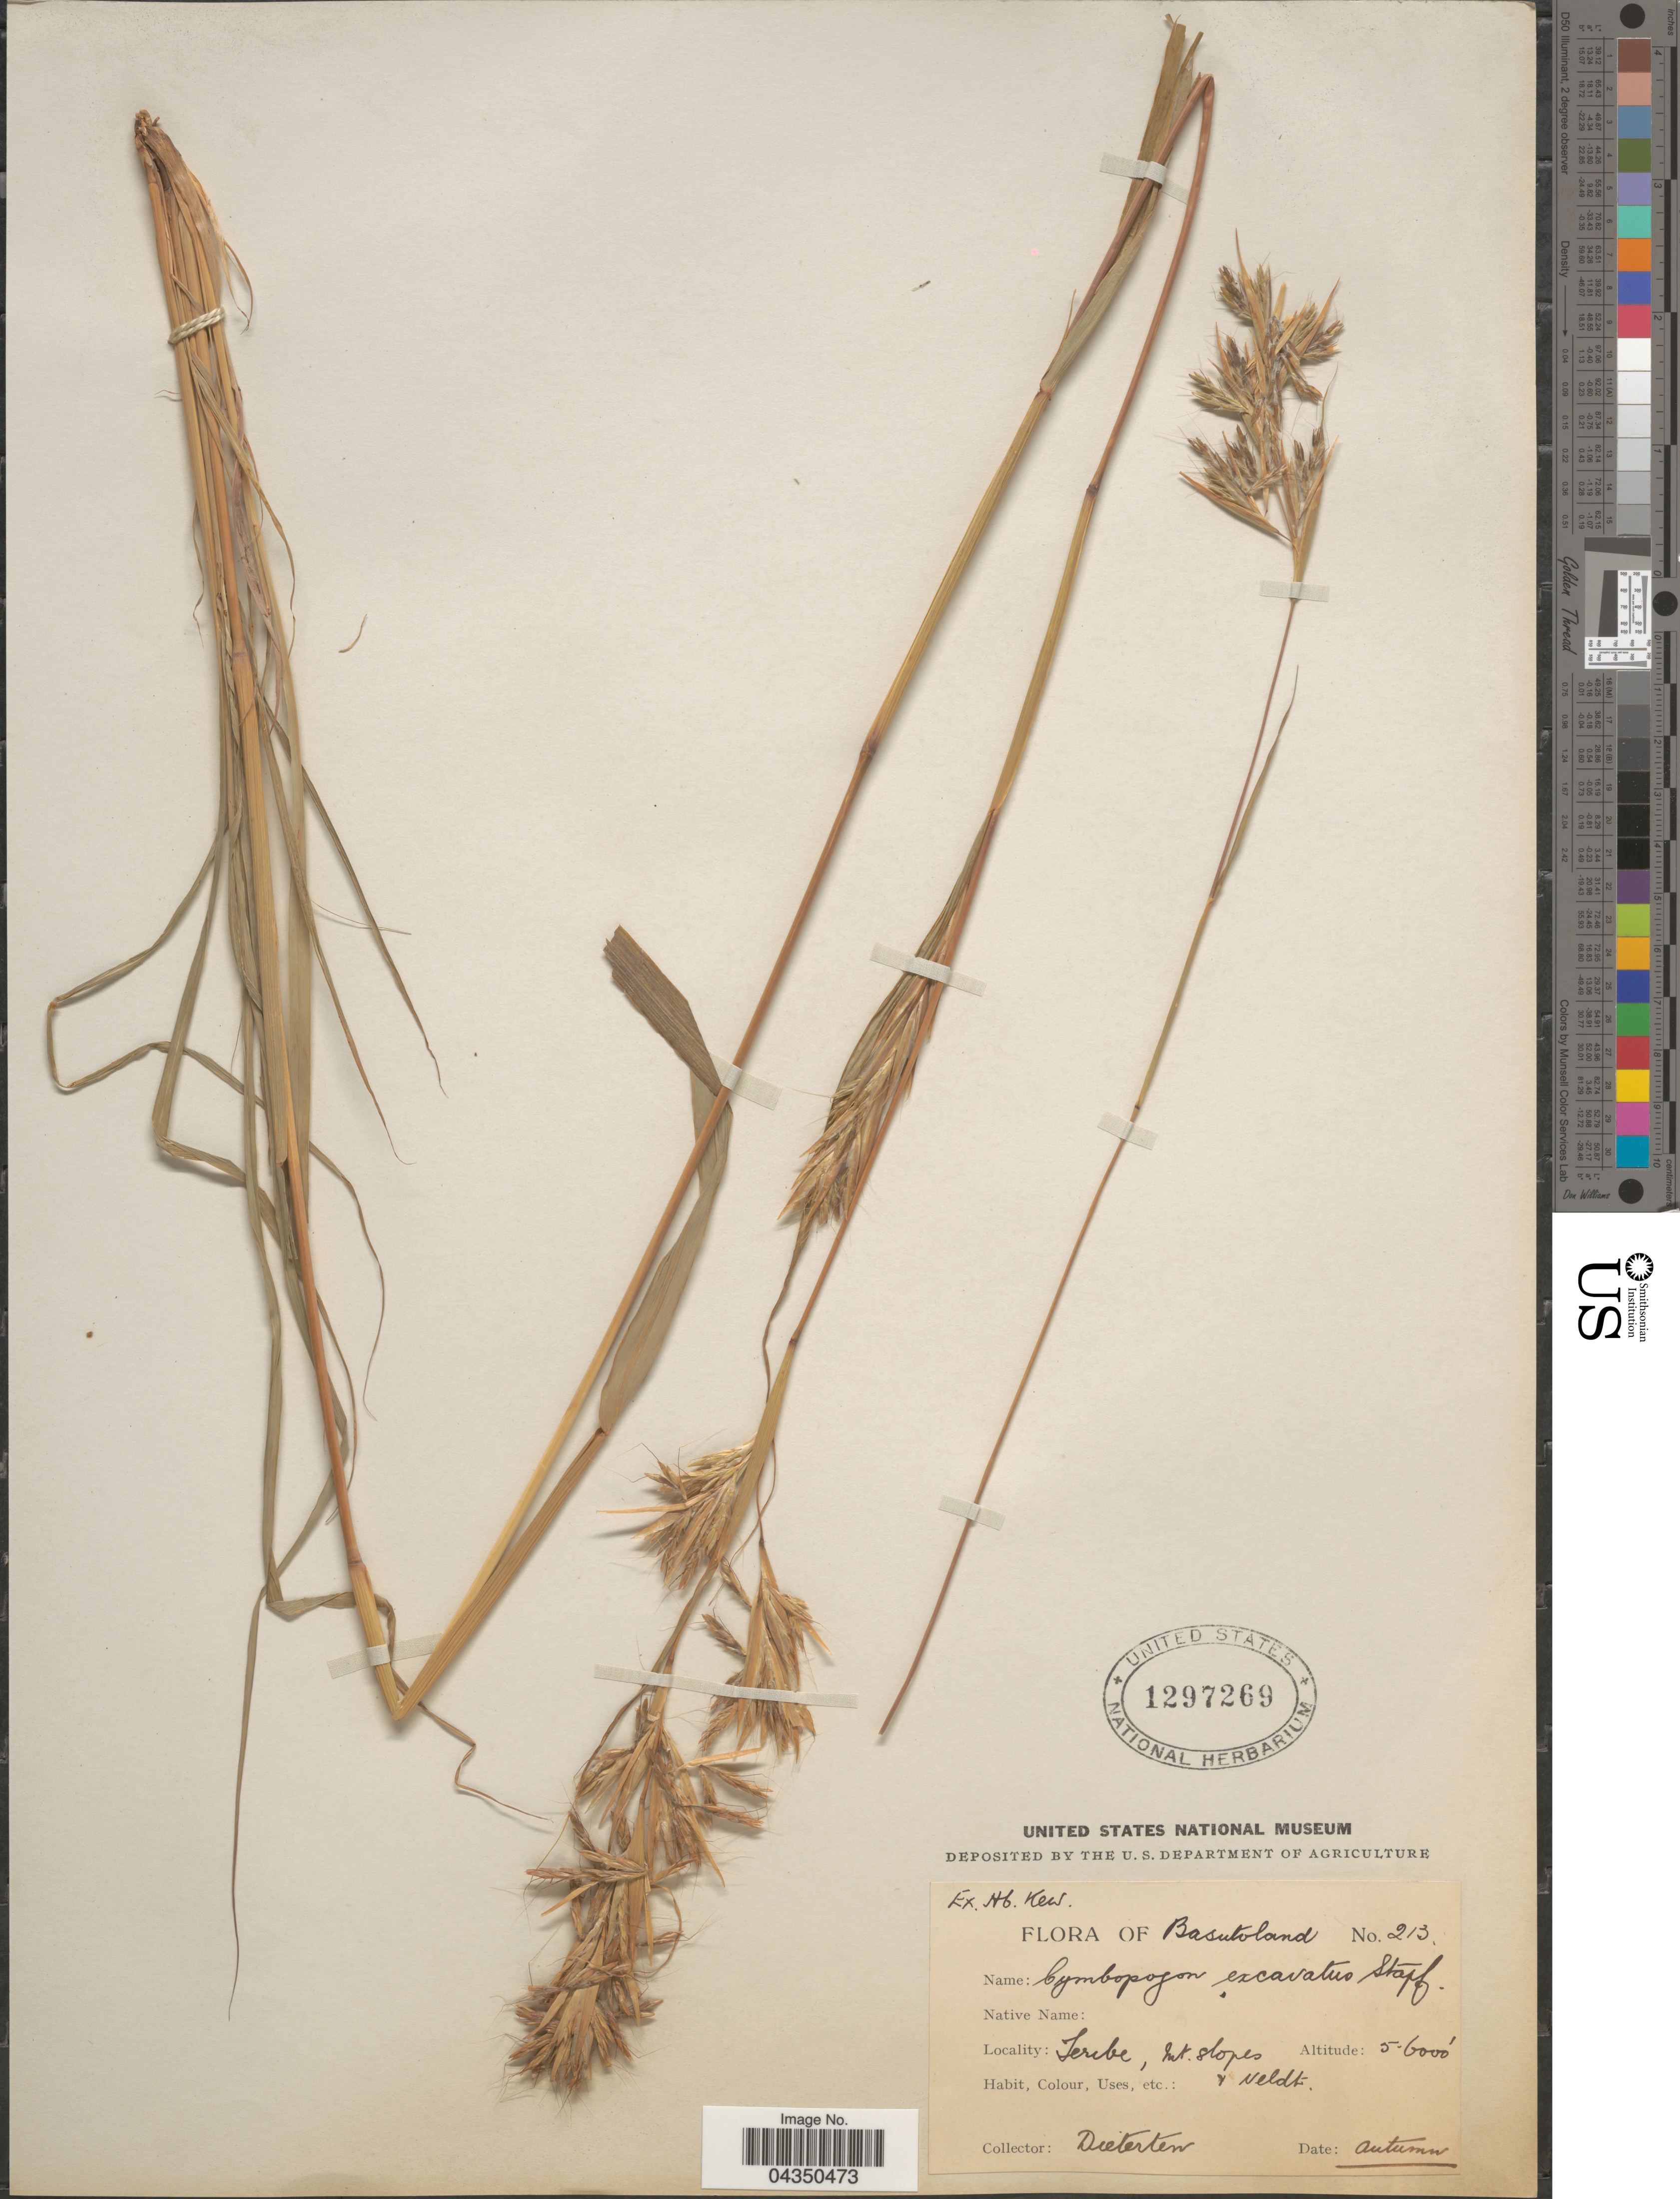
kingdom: Plantae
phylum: Tracheophyta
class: Liliopsida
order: Poales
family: Poaceae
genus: Cymbopogon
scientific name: Cymbopogon caesius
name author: (Nees ex Hook. & Arn.) Stapf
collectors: -. Dieterlen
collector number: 213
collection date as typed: Autumn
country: Lesotho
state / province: Leribe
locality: Basutoland. Mt. slopes.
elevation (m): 1524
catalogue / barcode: US 1297269